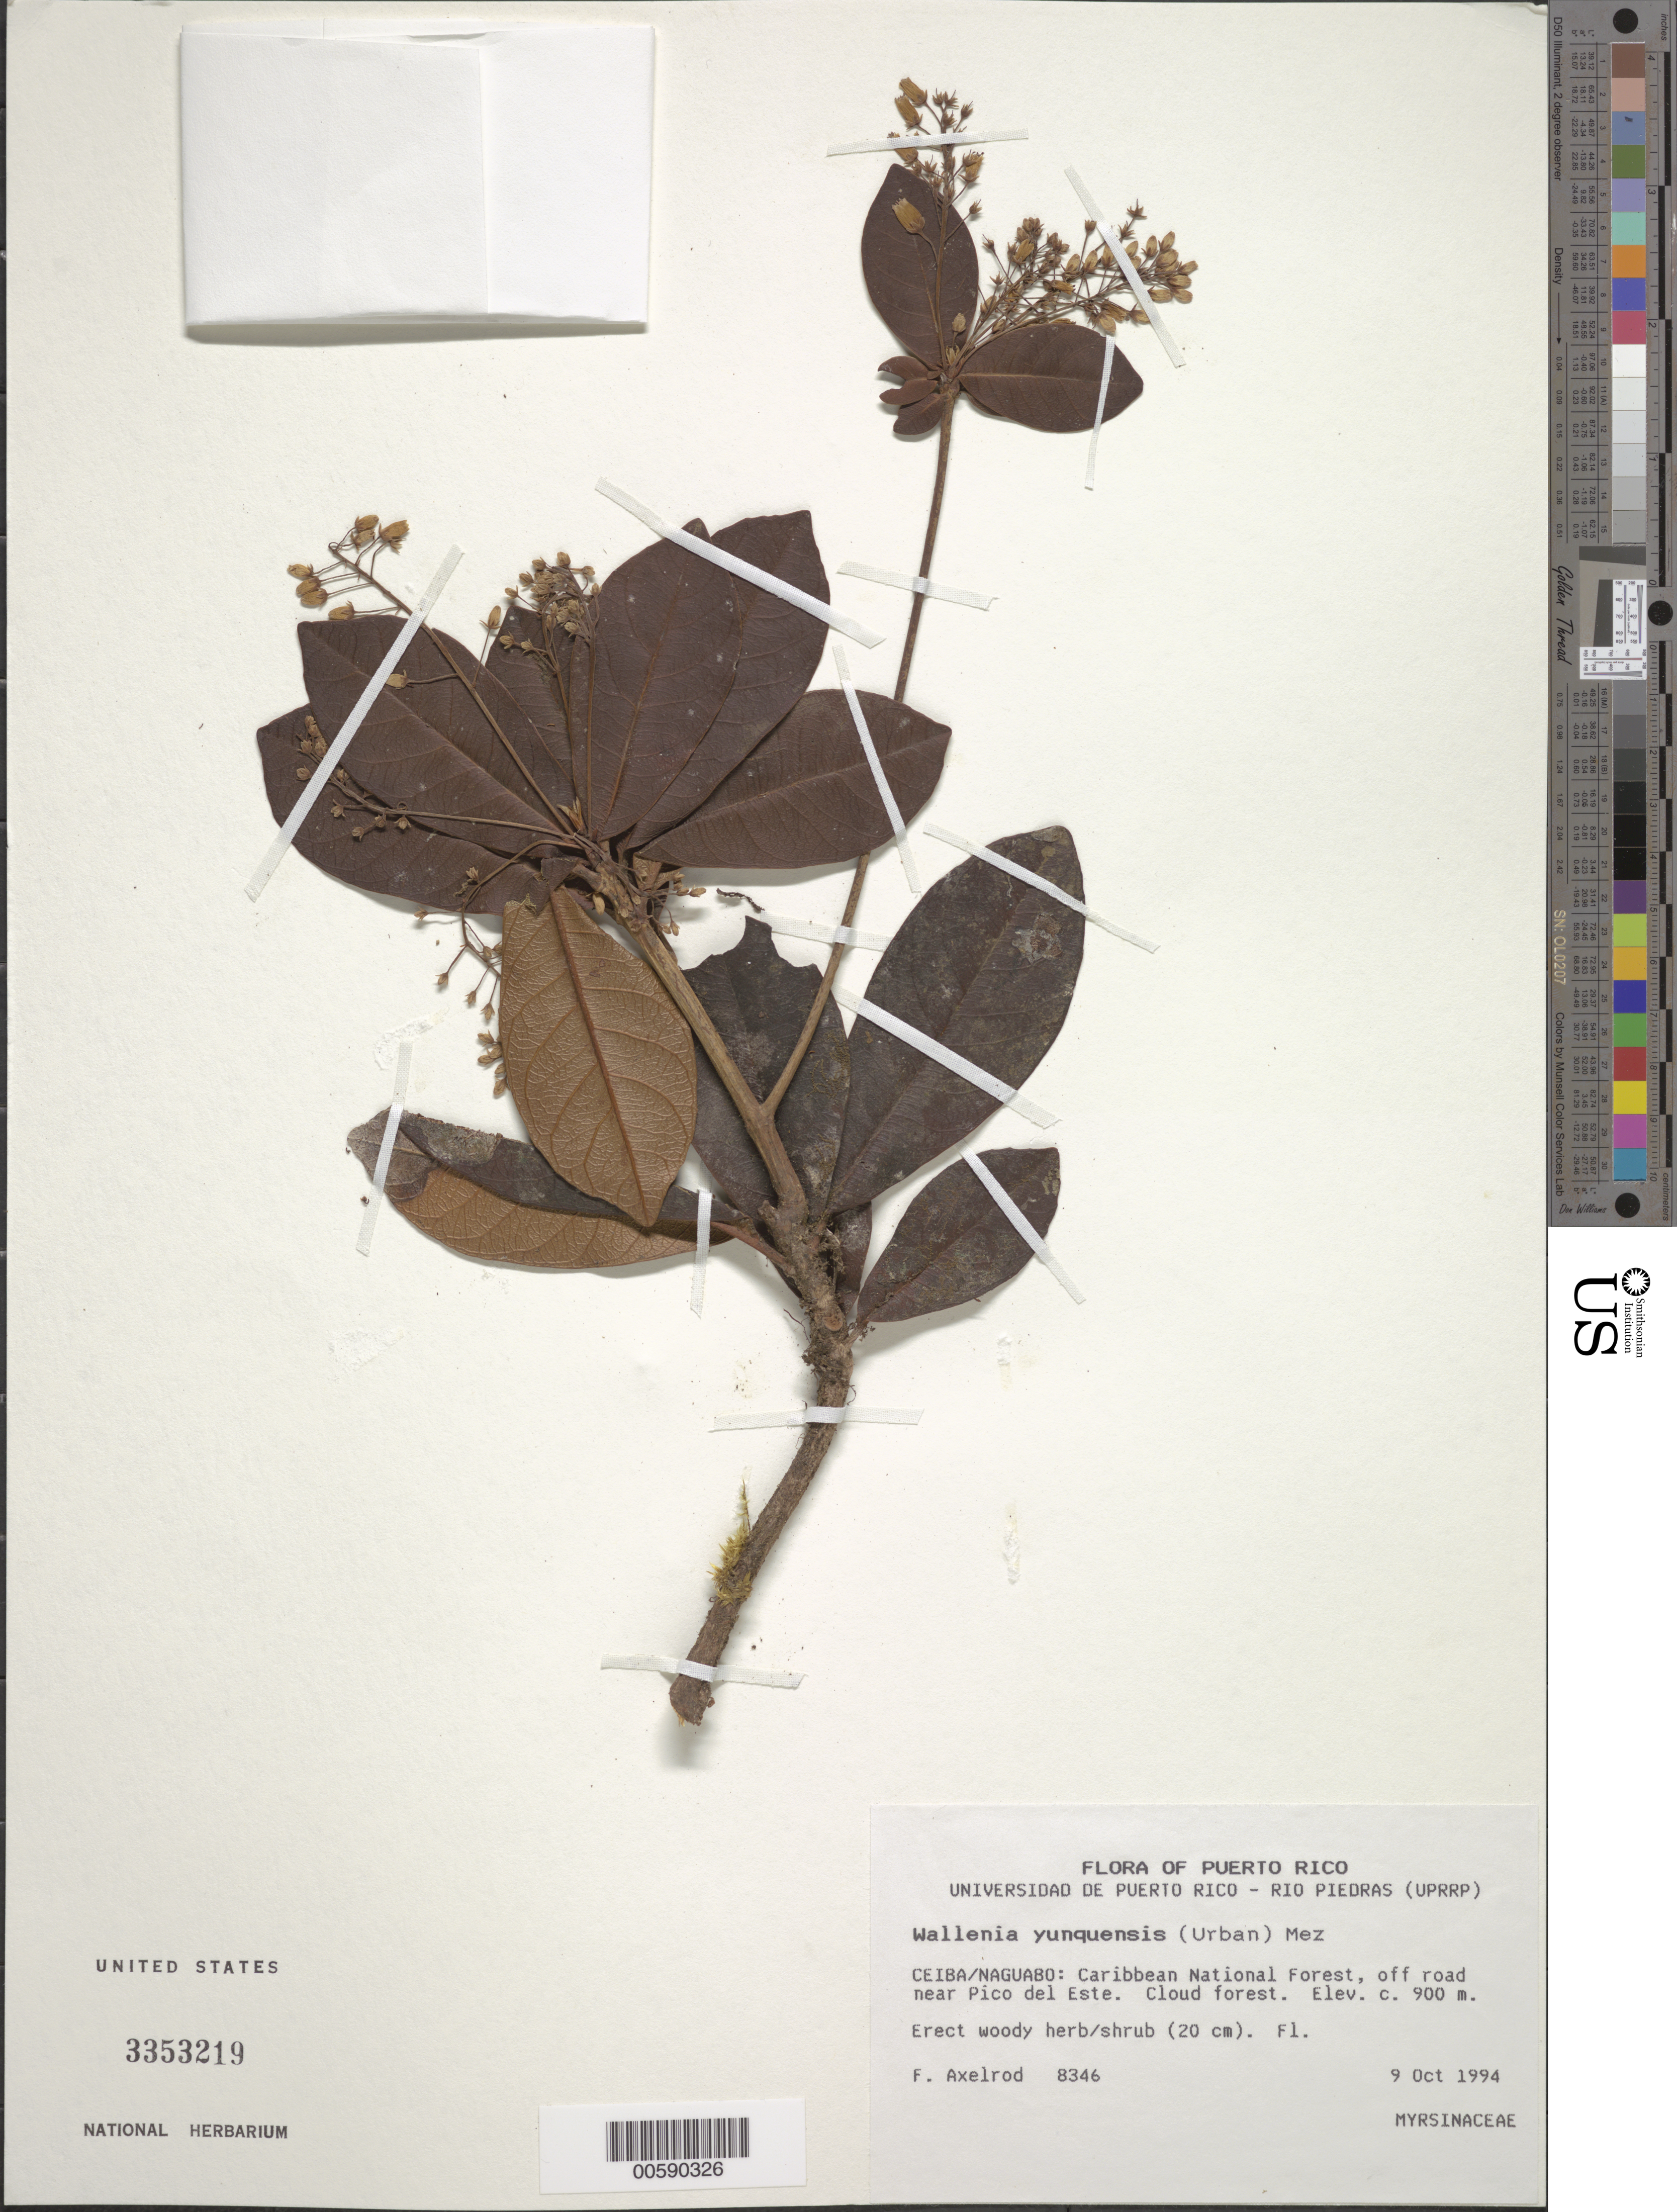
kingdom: Plantae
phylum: Tracheophyta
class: Magnoliopsida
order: Ericales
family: Primulaceae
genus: Wallenia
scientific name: Wallenia yunquensis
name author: (Urb.) Mez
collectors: F. S. Axelrod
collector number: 8346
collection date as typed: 09 Oct 1994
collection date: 1994-10-09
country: Puerto Rico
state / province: Naguabo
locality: Cieba/Naguabo: Caribbean National Forest, off road near Pico del Este.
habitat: Cloud forest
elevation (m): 900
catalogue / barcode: US 3353219